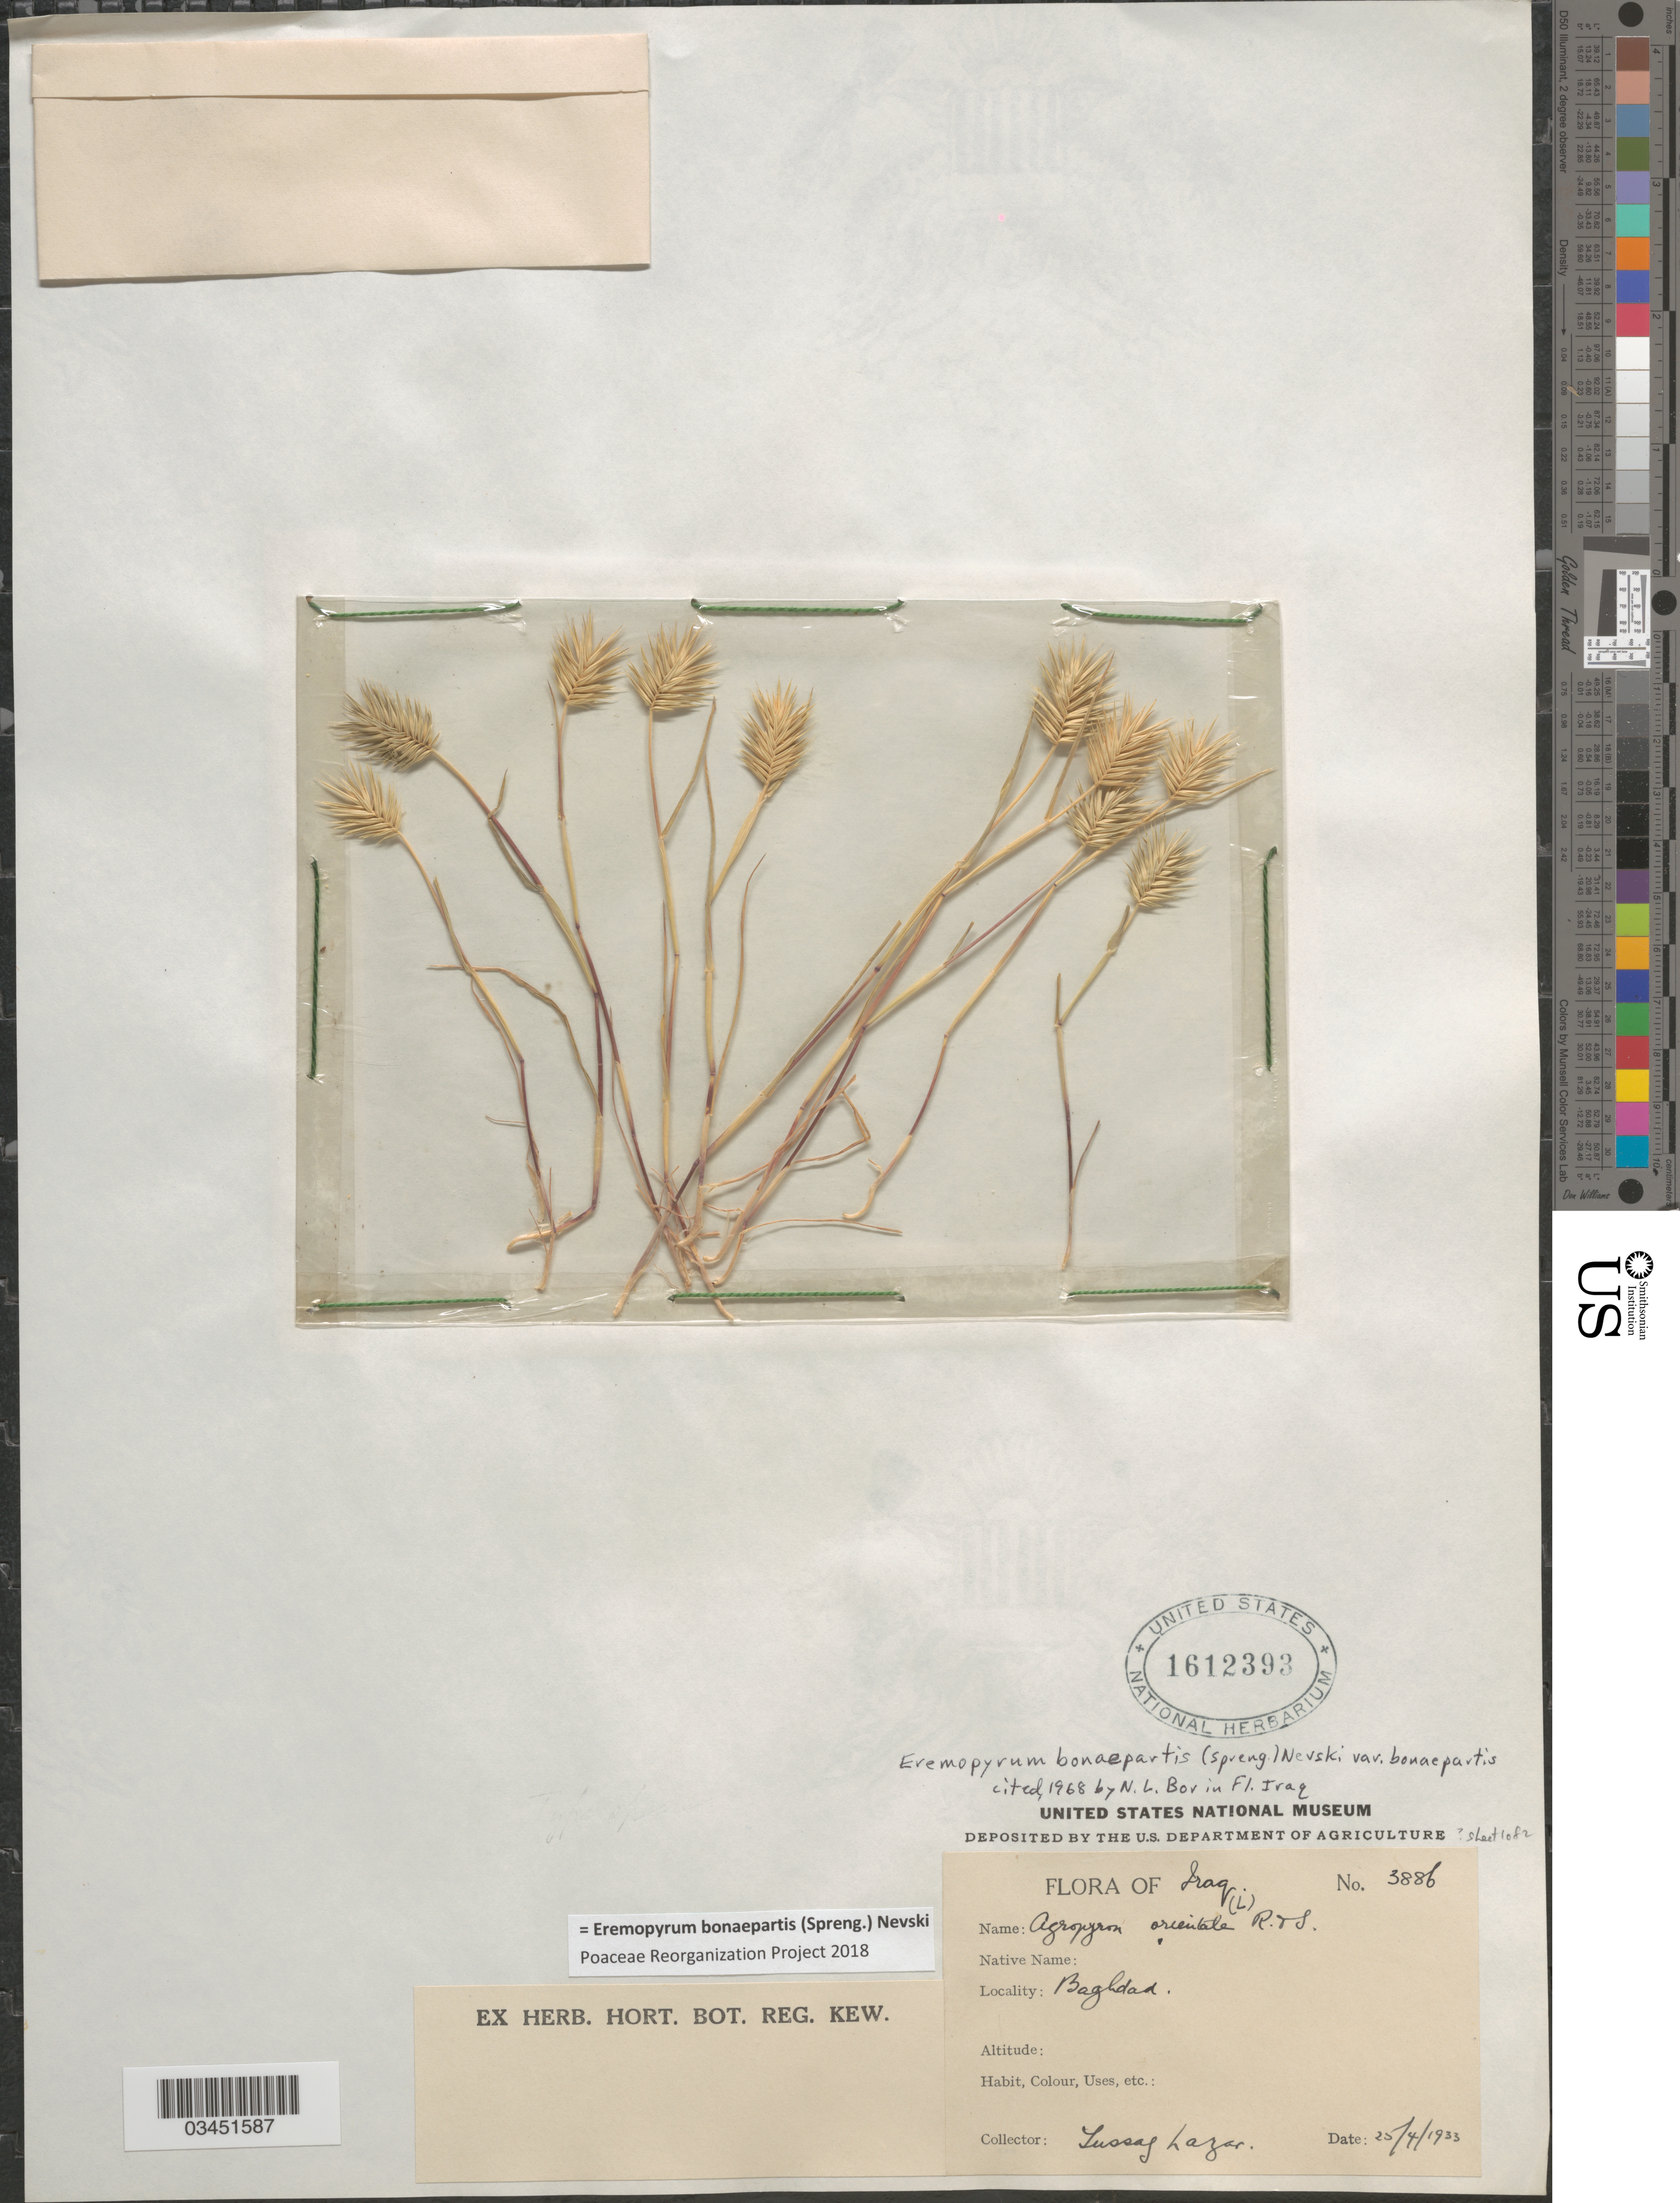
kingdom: Plantae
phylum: Tracheophyta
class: Liliopsida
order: Poales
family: Poaceae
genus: Eremopyrum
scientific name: Eremopyrum bonaepartis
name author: (Spreng.) Nevski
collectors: Y. Lazar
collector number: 3886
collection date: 1933-04-25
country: Iraq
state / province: Baghdad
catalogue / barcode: US 1612393